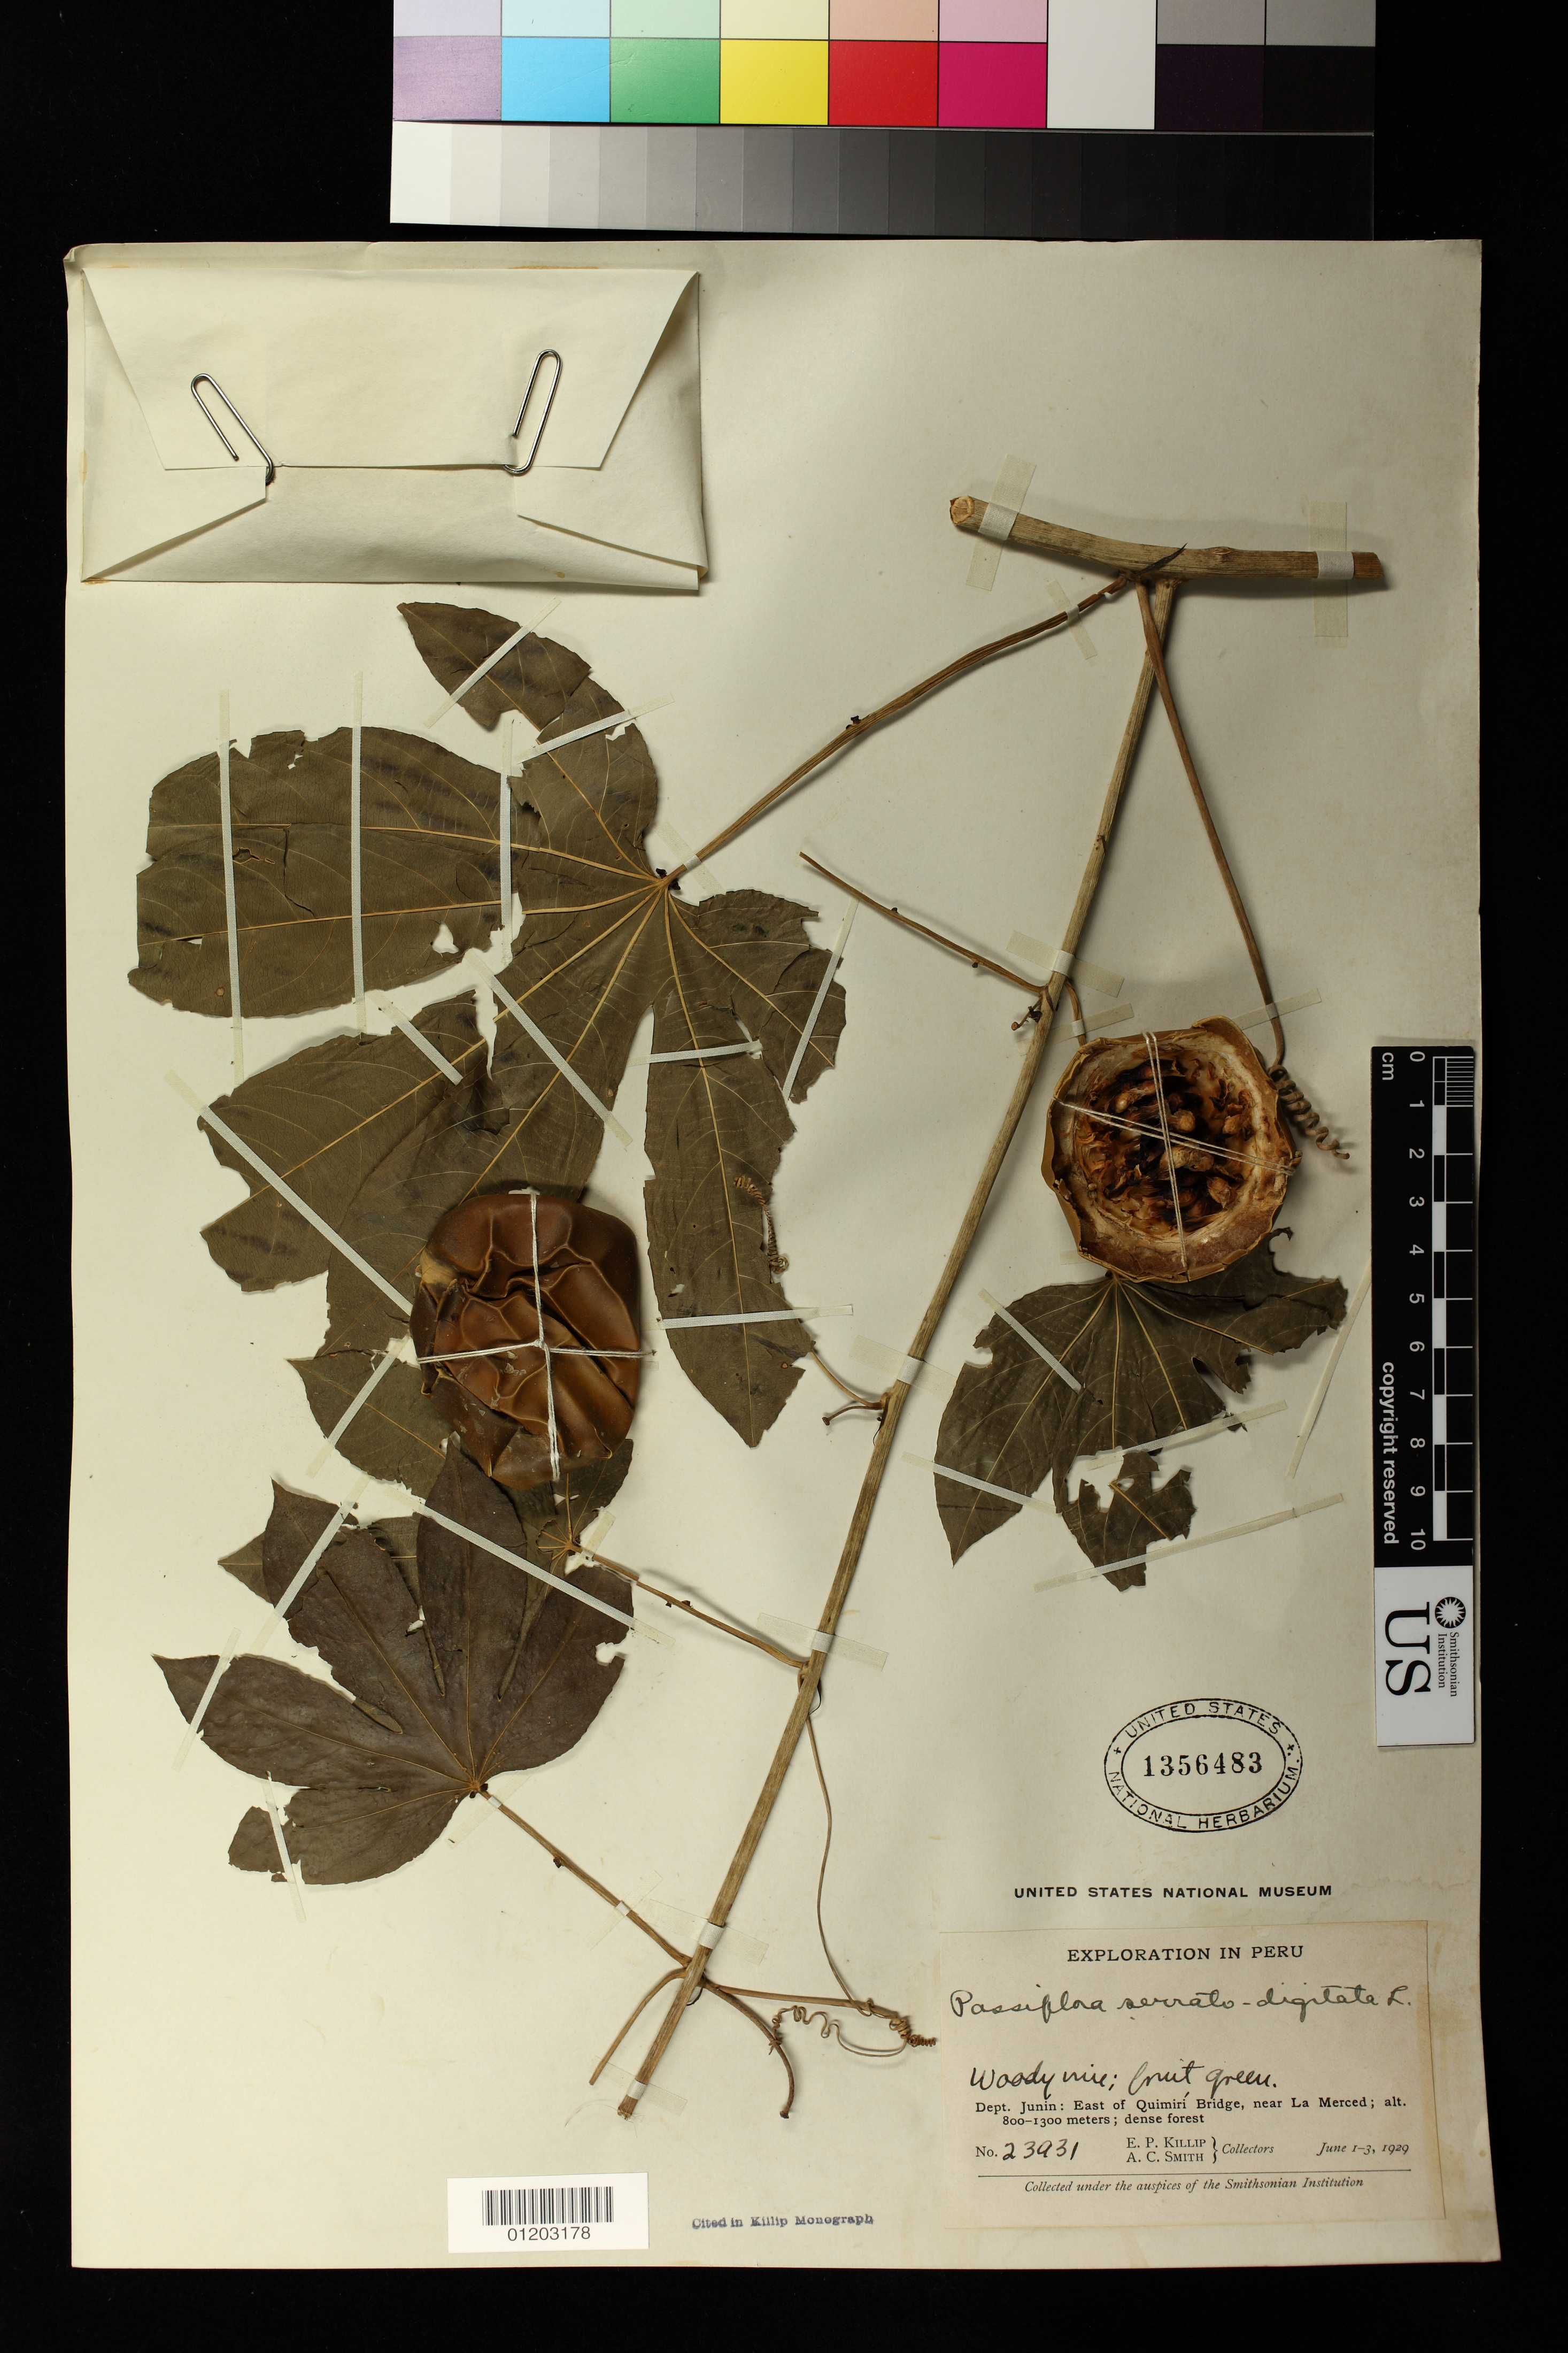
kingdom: Plantae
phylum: Tracheophyta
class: Magnoliopsida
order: Malpighiales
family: Passifloraceae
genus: Passiflora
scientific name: Passiflora serratodigitata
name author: L.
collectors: E. P. Killip & A. C. Smith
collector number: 23931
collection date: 1929-06-01/1929-06-03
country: Peru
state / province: Junín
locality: East of Quimiri Bridge, near La Merced; dense forest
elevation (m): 800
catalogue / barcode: US 1356483